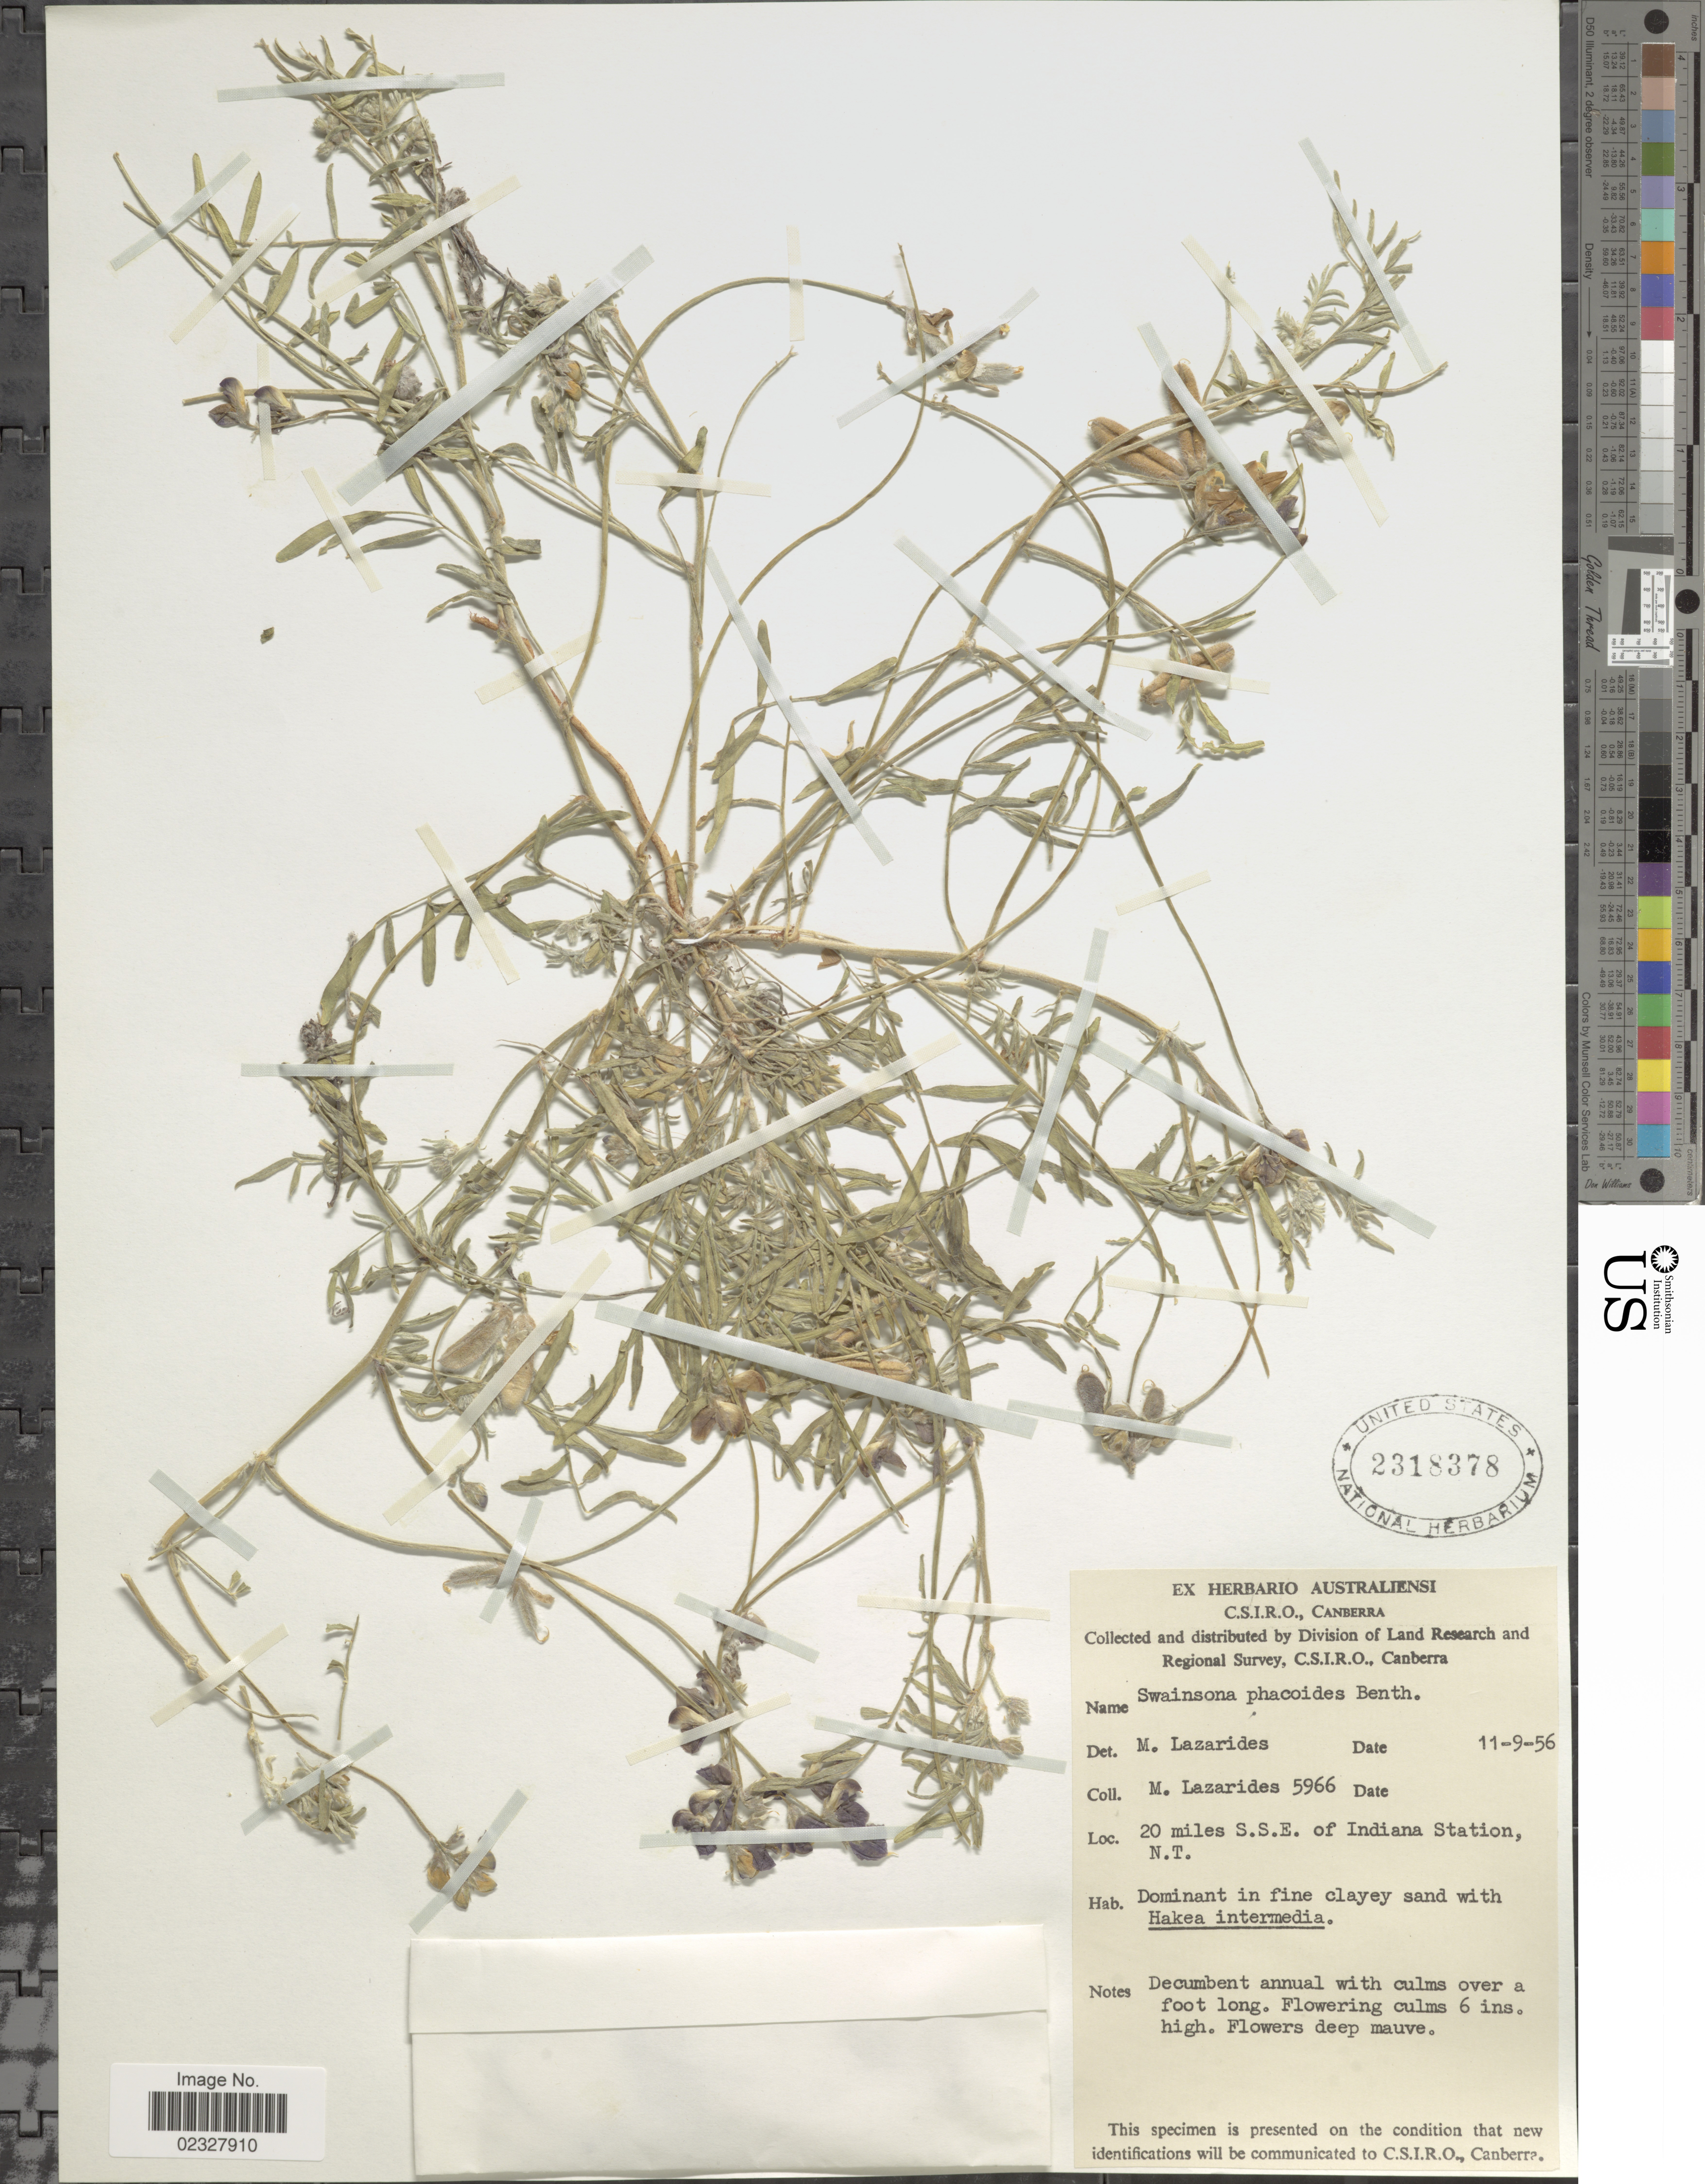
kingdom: Plantae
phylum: Tracheophyta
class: Magnoliopsida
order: Fabales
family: Fabaceae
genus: Swainsona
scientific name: Swainsona phacoides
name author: Benth.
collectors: M. Lazarides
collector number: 5966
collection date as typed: Transcribed d/m/y: 11/9/56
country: Australia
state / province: Northern Territory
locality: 20 miles S.S.E of Indiana Station, N.T.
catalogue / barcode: US 2318378